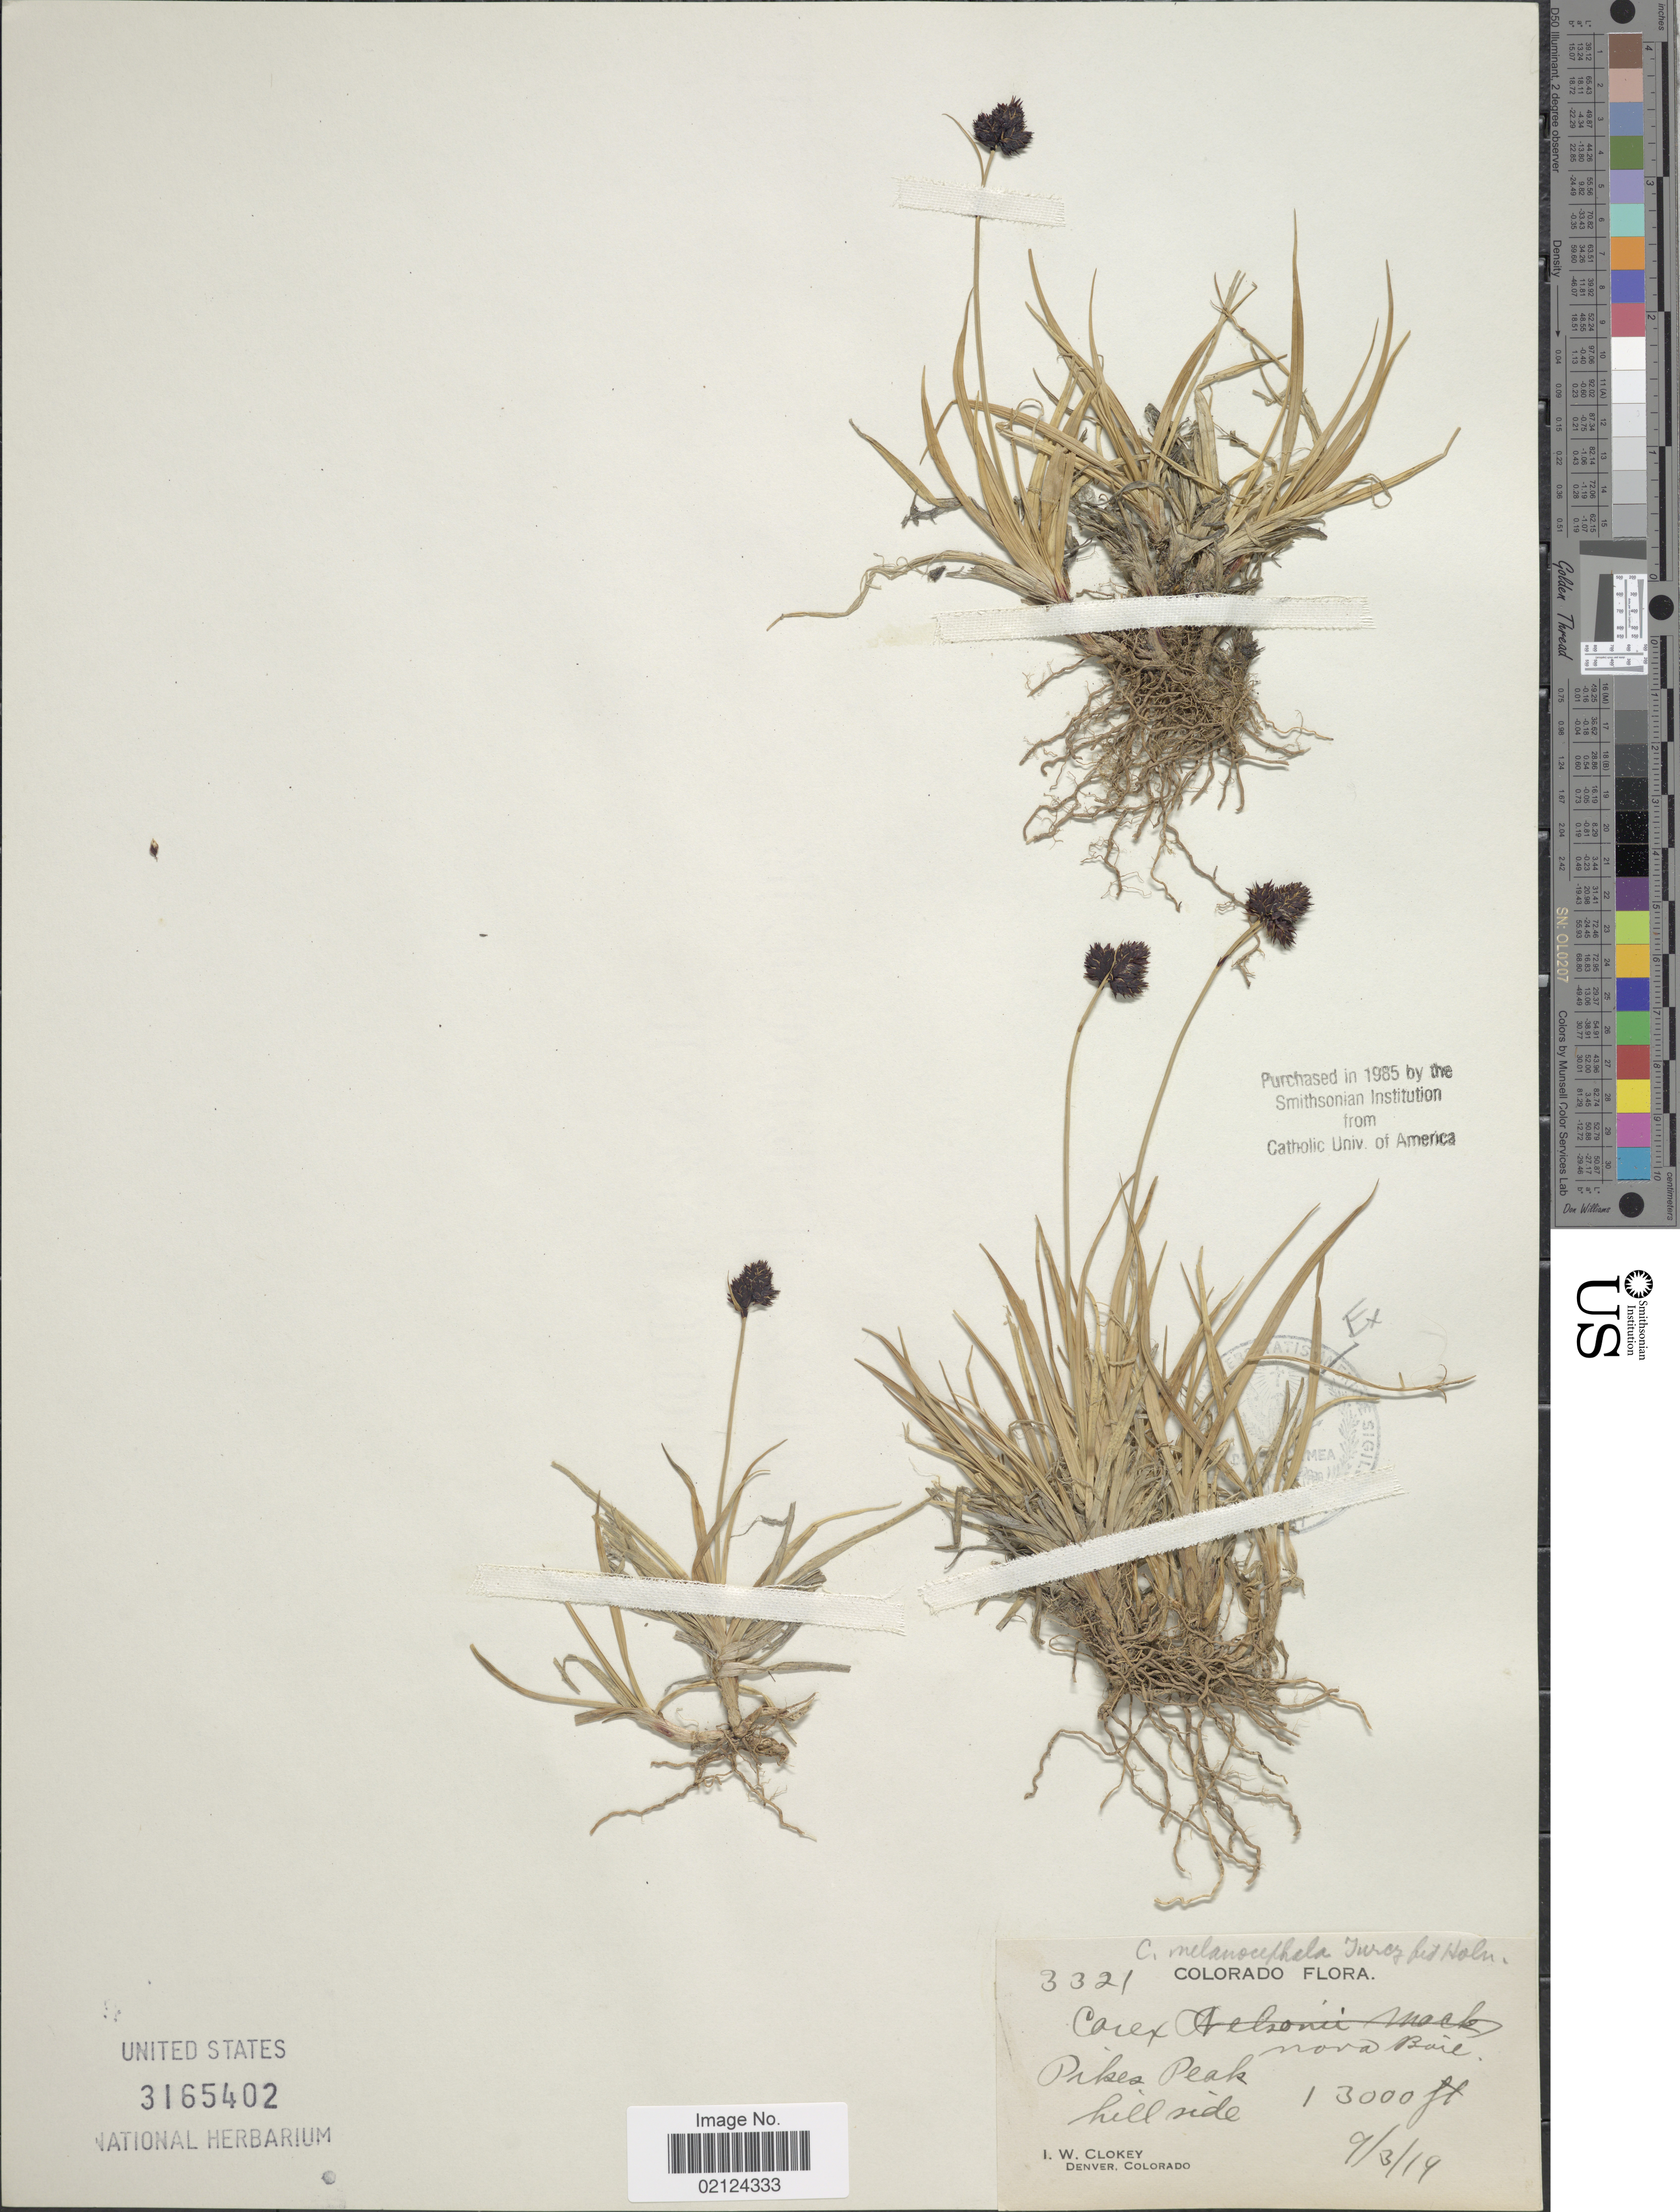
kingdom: Plantae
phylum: Tracheophyta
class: Liliopsida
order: Poales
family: Cyperaceae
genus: Carex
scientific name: Carex melanocephala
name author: Turcz.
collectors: I. W. Clokey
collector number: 3321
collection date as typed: Transcribed d/m/y: 3/9/19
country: United States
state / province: Colorado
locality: Pikes Peak, Nova Baie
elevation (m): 3962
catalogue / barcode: US 3165402